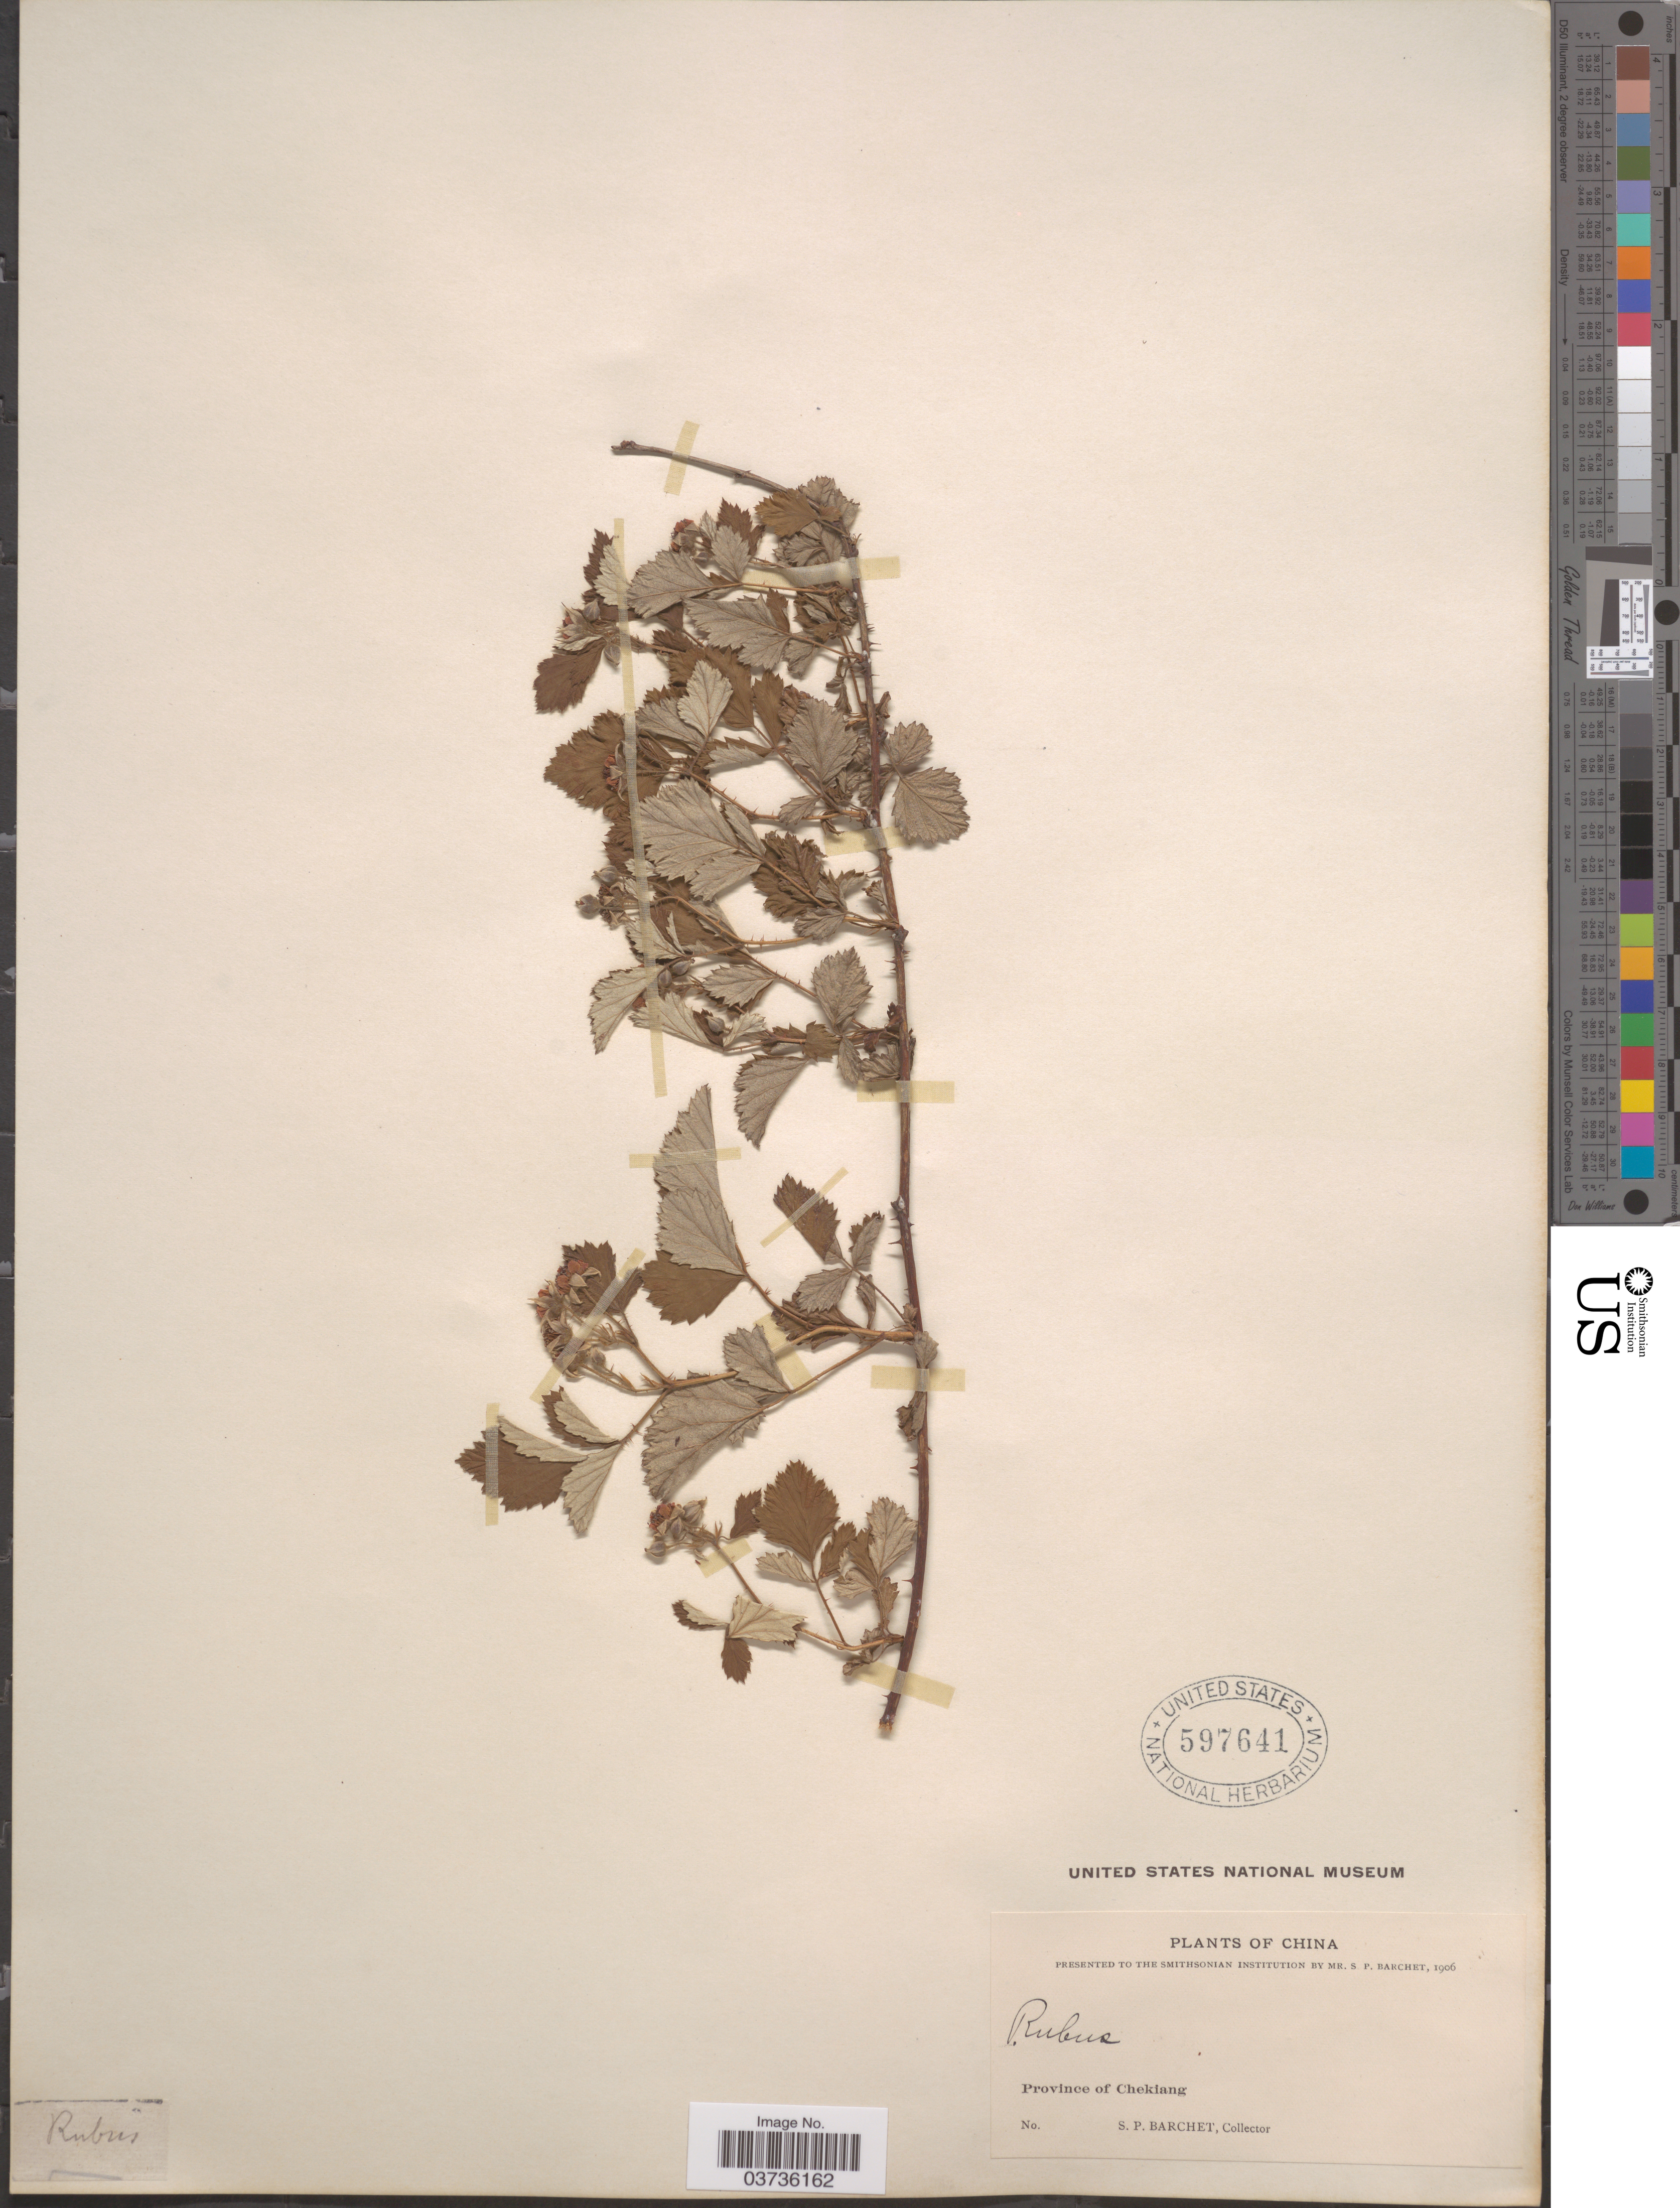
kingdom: Plantae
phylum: Tracheophyta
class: Magnoliopsida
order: Rosales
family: Rosaceae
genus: Rubus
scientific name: Rubus parvifolius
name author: L.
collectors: S. P. Barchet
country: China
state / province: Zhejiang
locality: Province of Chekiang.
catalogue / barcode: US 597641